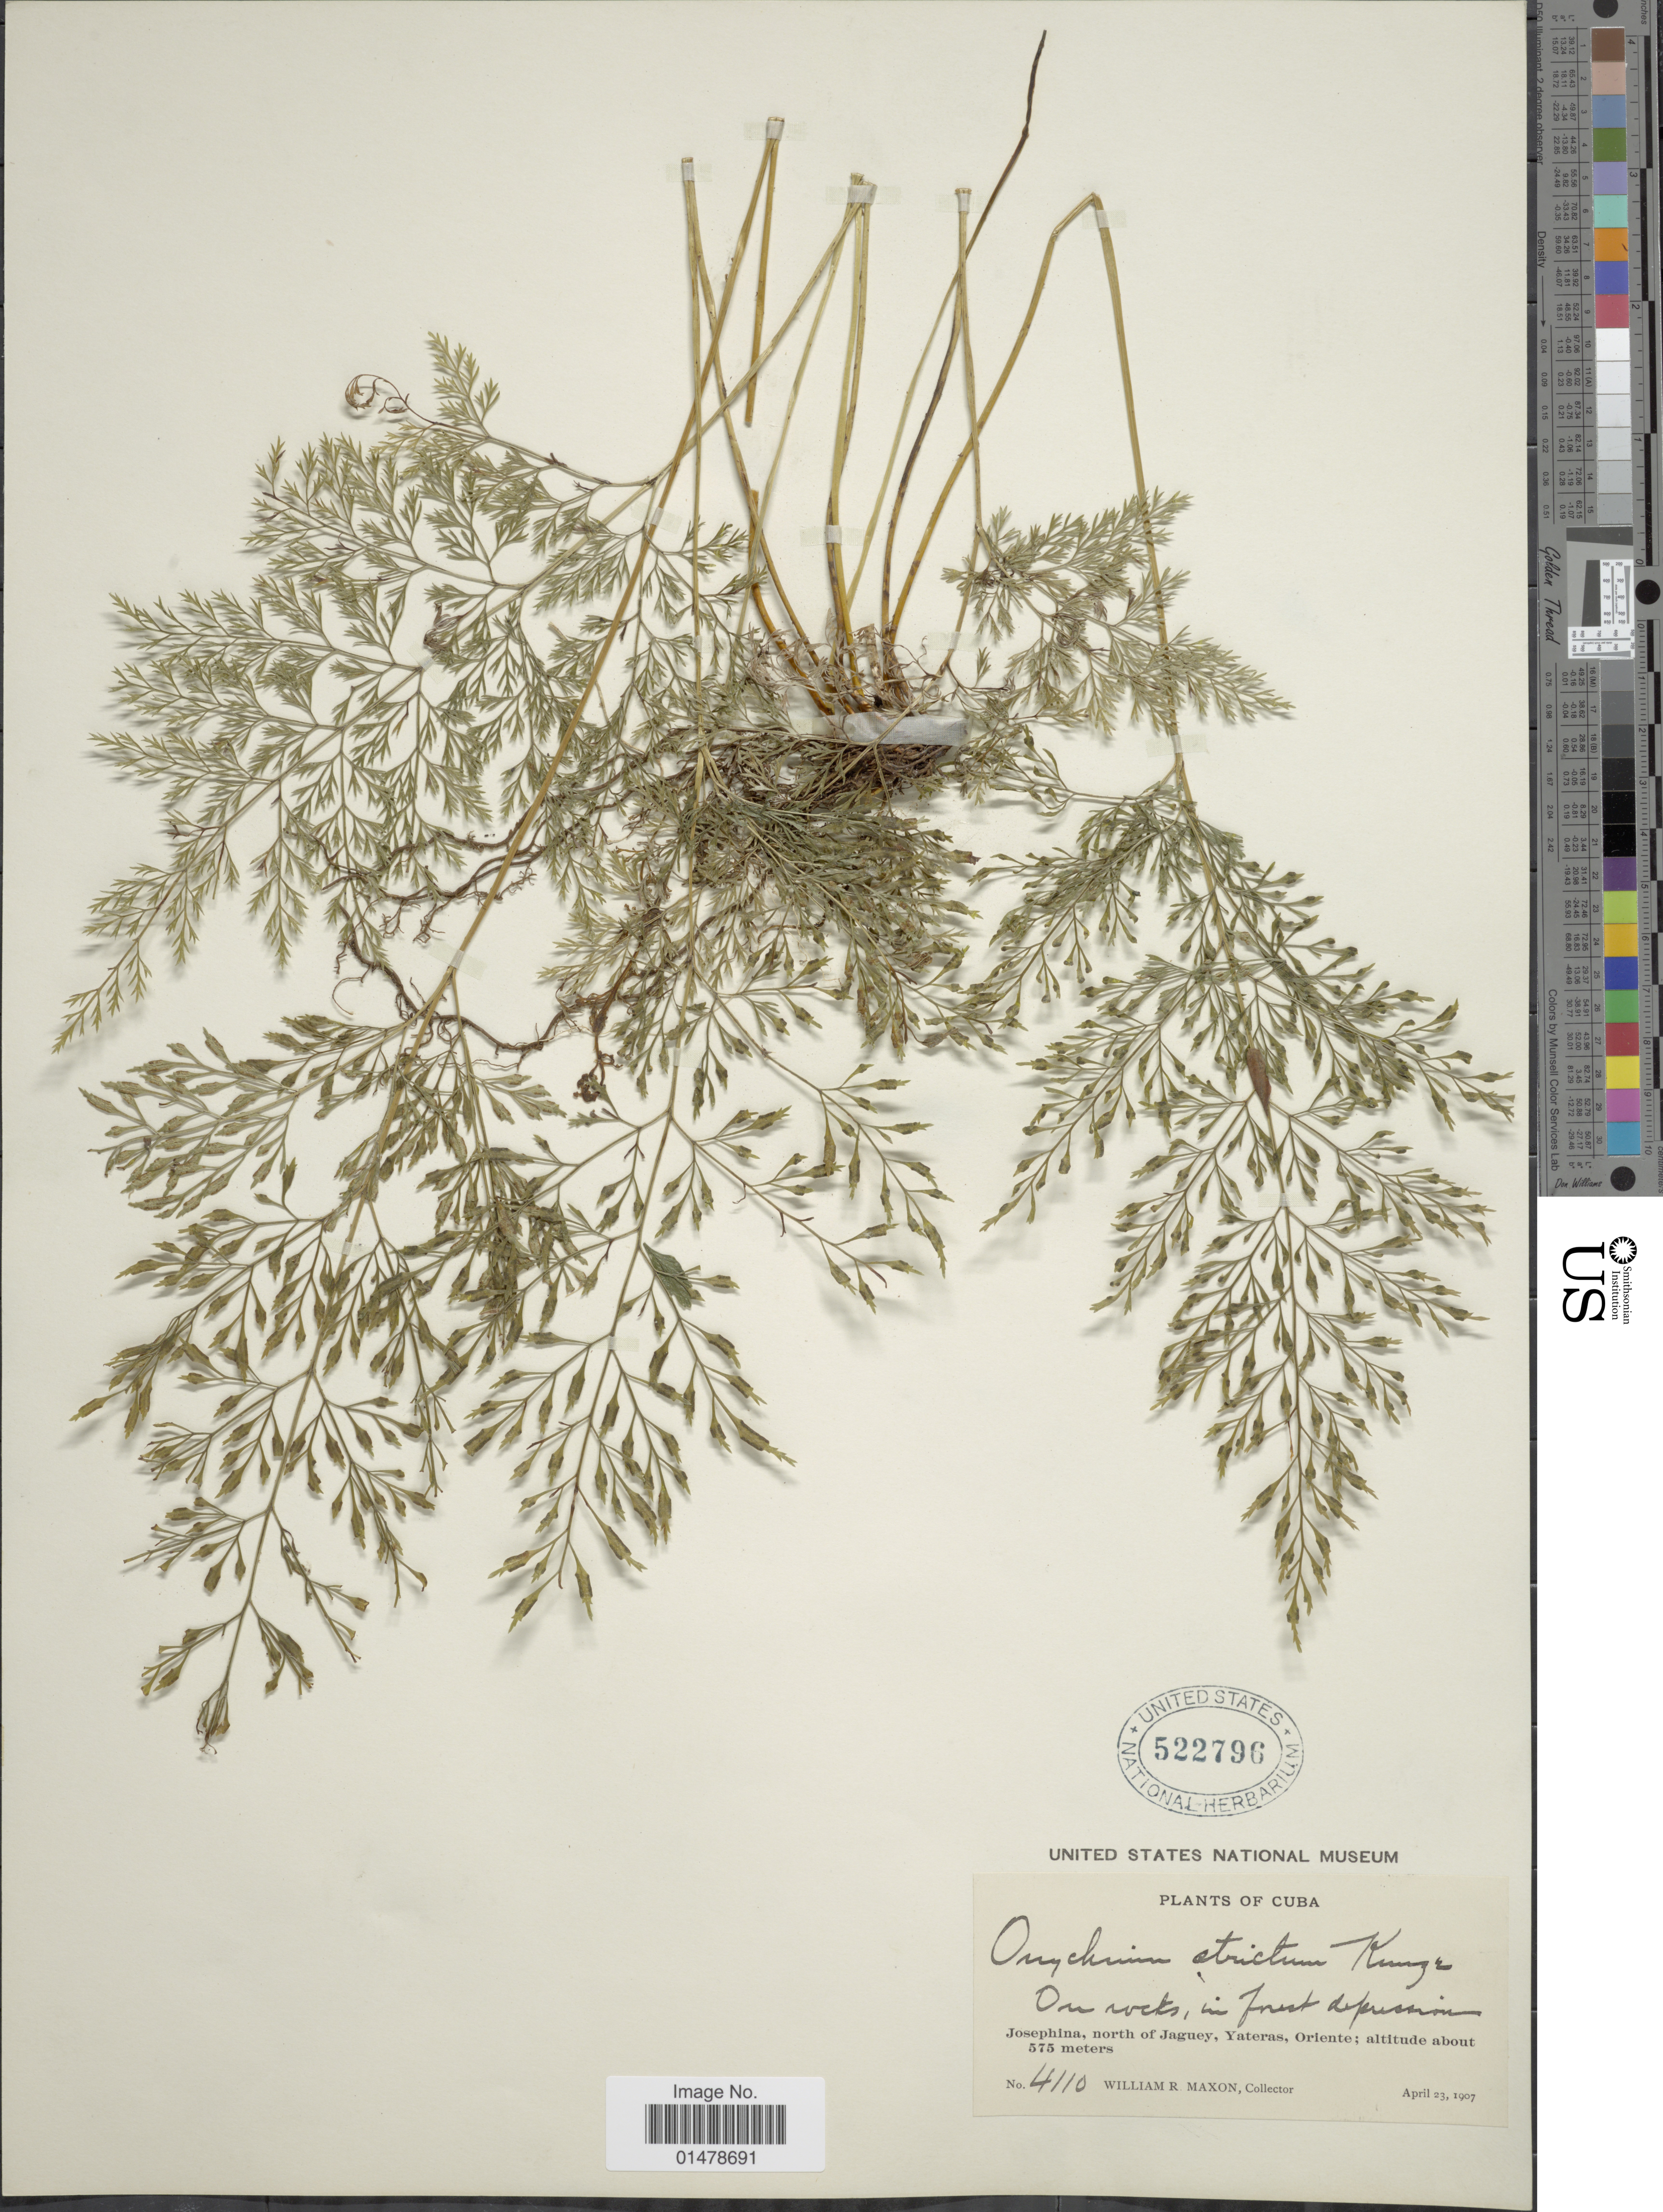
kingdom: Plantae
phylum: Tracheophyta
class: Polypodiopsida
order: Polypodiales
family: Pteridaceae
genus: Pteris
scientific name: Pteris hexagona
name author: (L.) Proctor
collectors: W. R. Maxon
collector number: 4110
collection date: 1907-04-23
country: Cuba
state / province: Oriente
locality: Josephina, north of Jaguey, Yateras.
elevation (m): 575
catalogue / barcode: US 522796